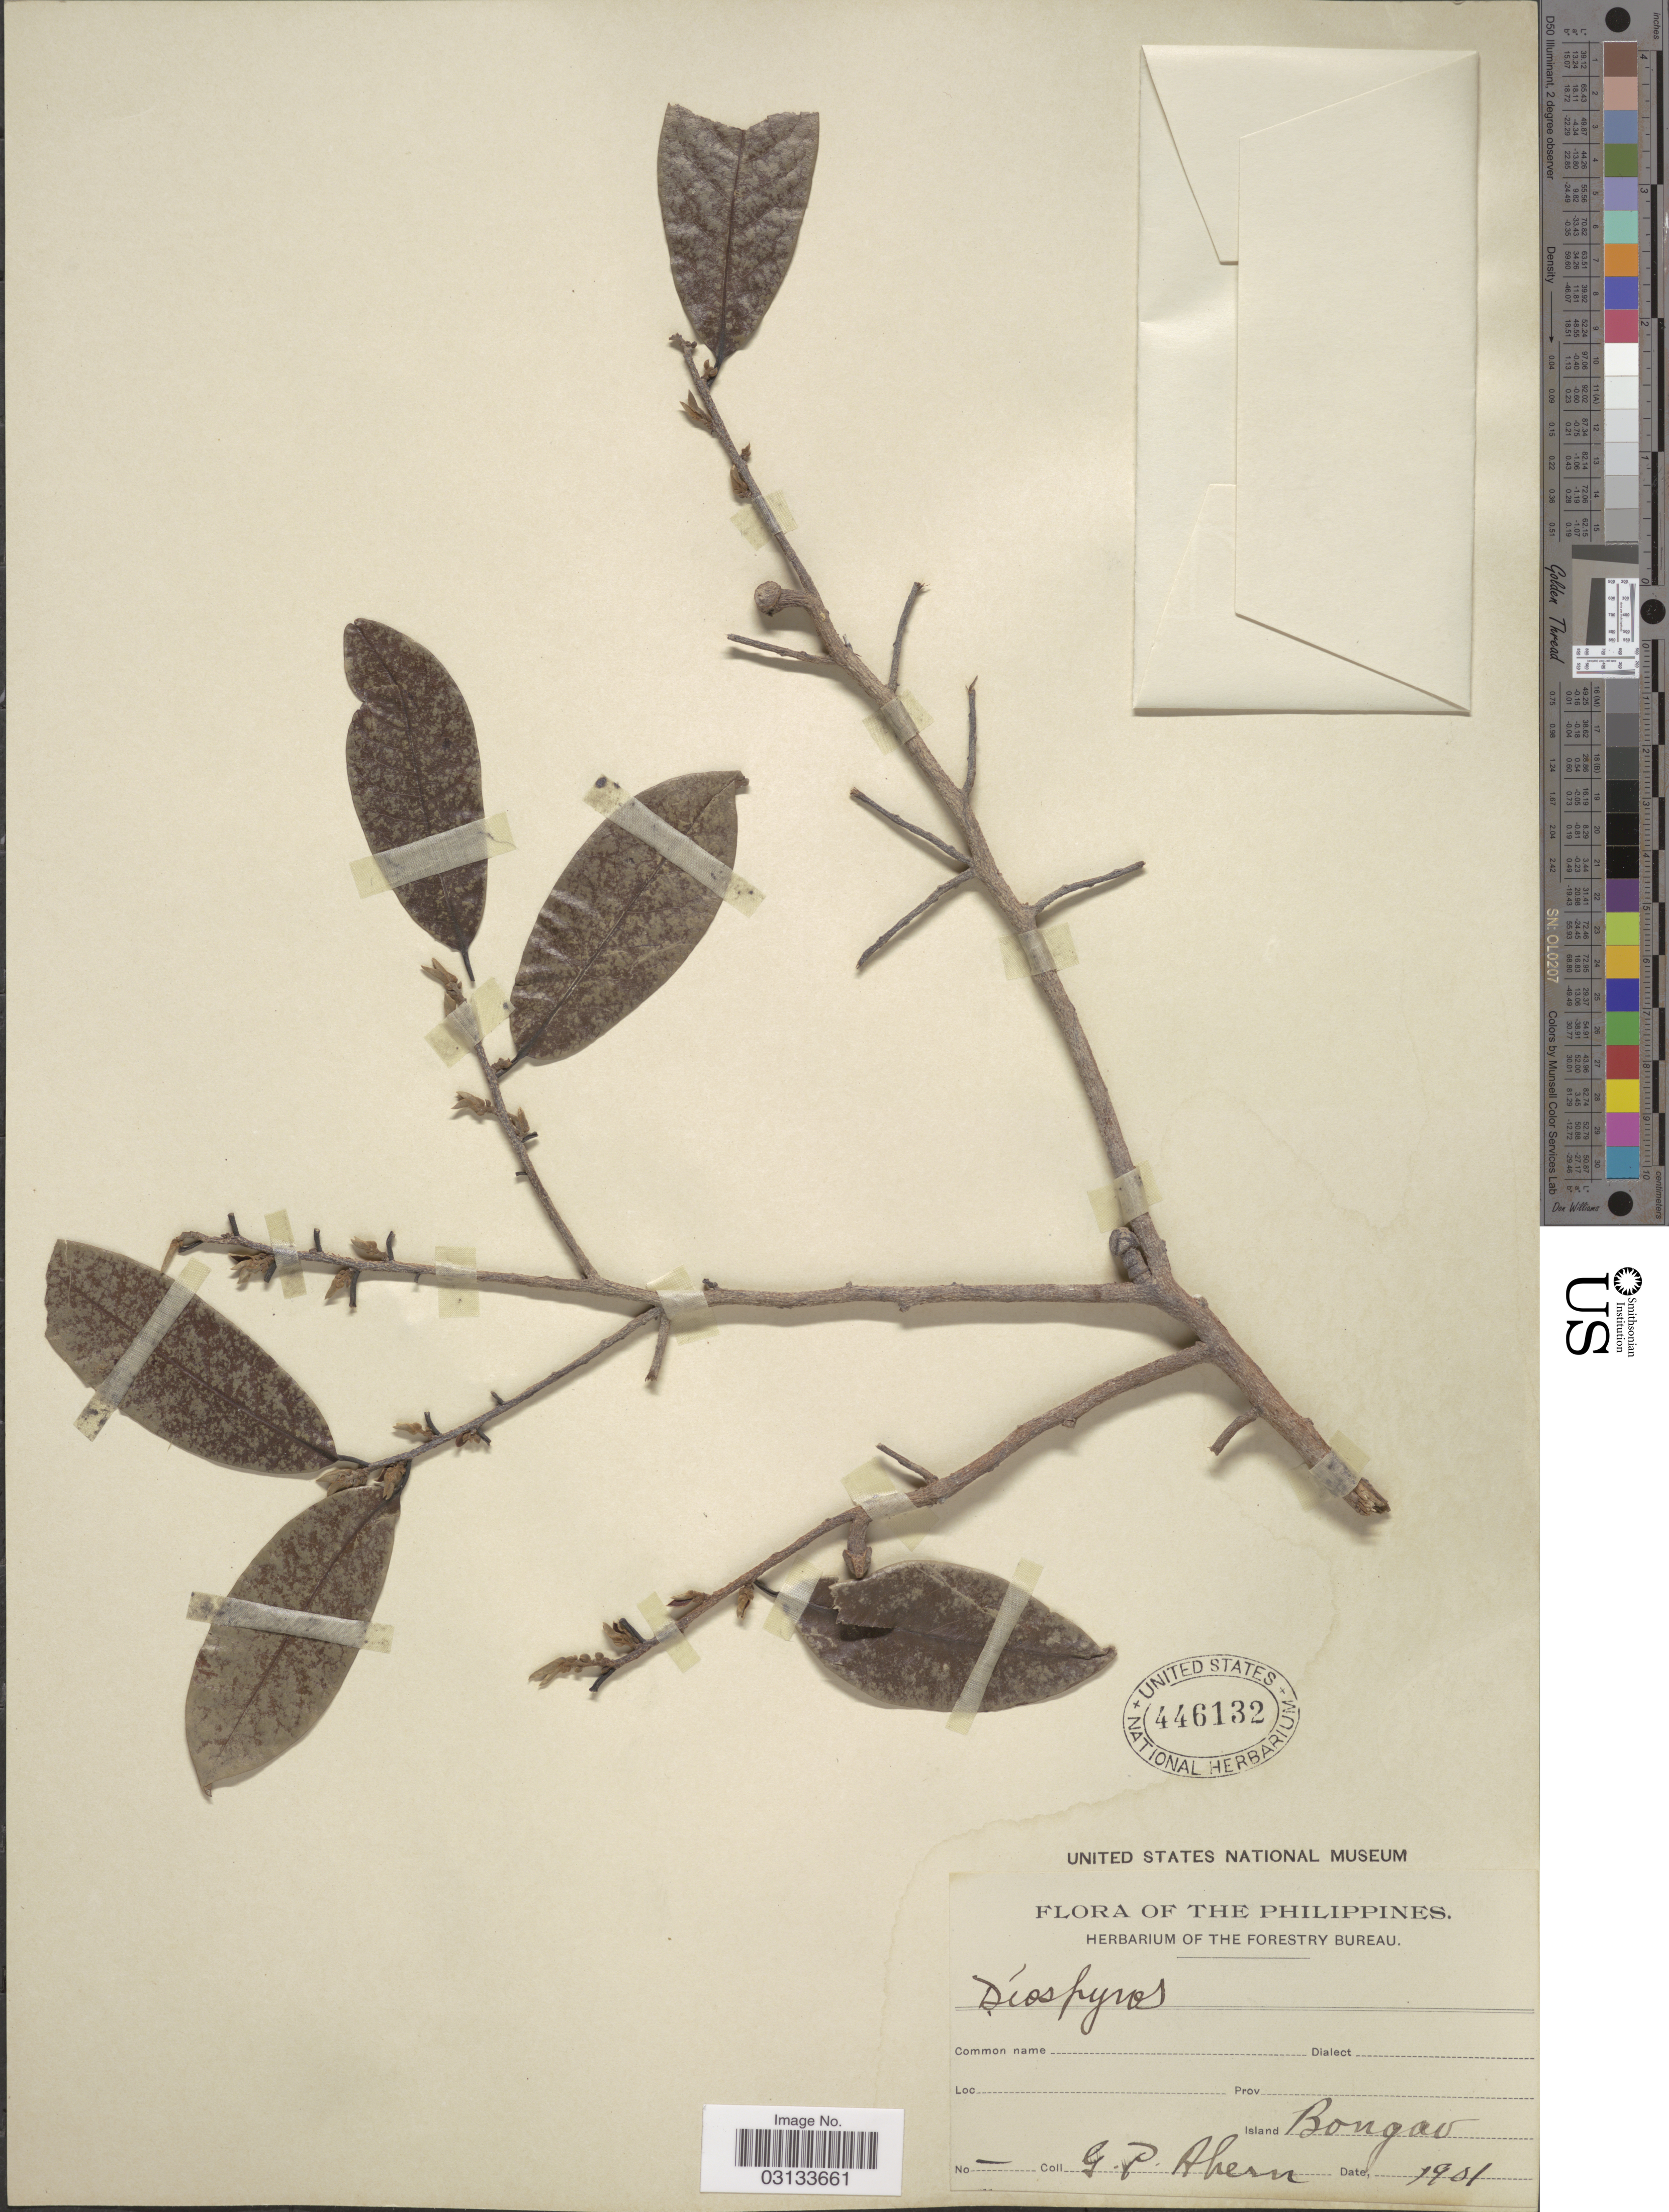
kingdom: Plantae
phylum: Tracheophyta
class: Magnoliopsida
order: Ericales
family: Ebenaceae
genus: Diospyros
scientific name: Diospyros philippinensis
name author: A. DC.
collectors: G. Ahern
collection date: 1901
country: Philippines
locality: Bongao.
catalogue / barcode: US 446132